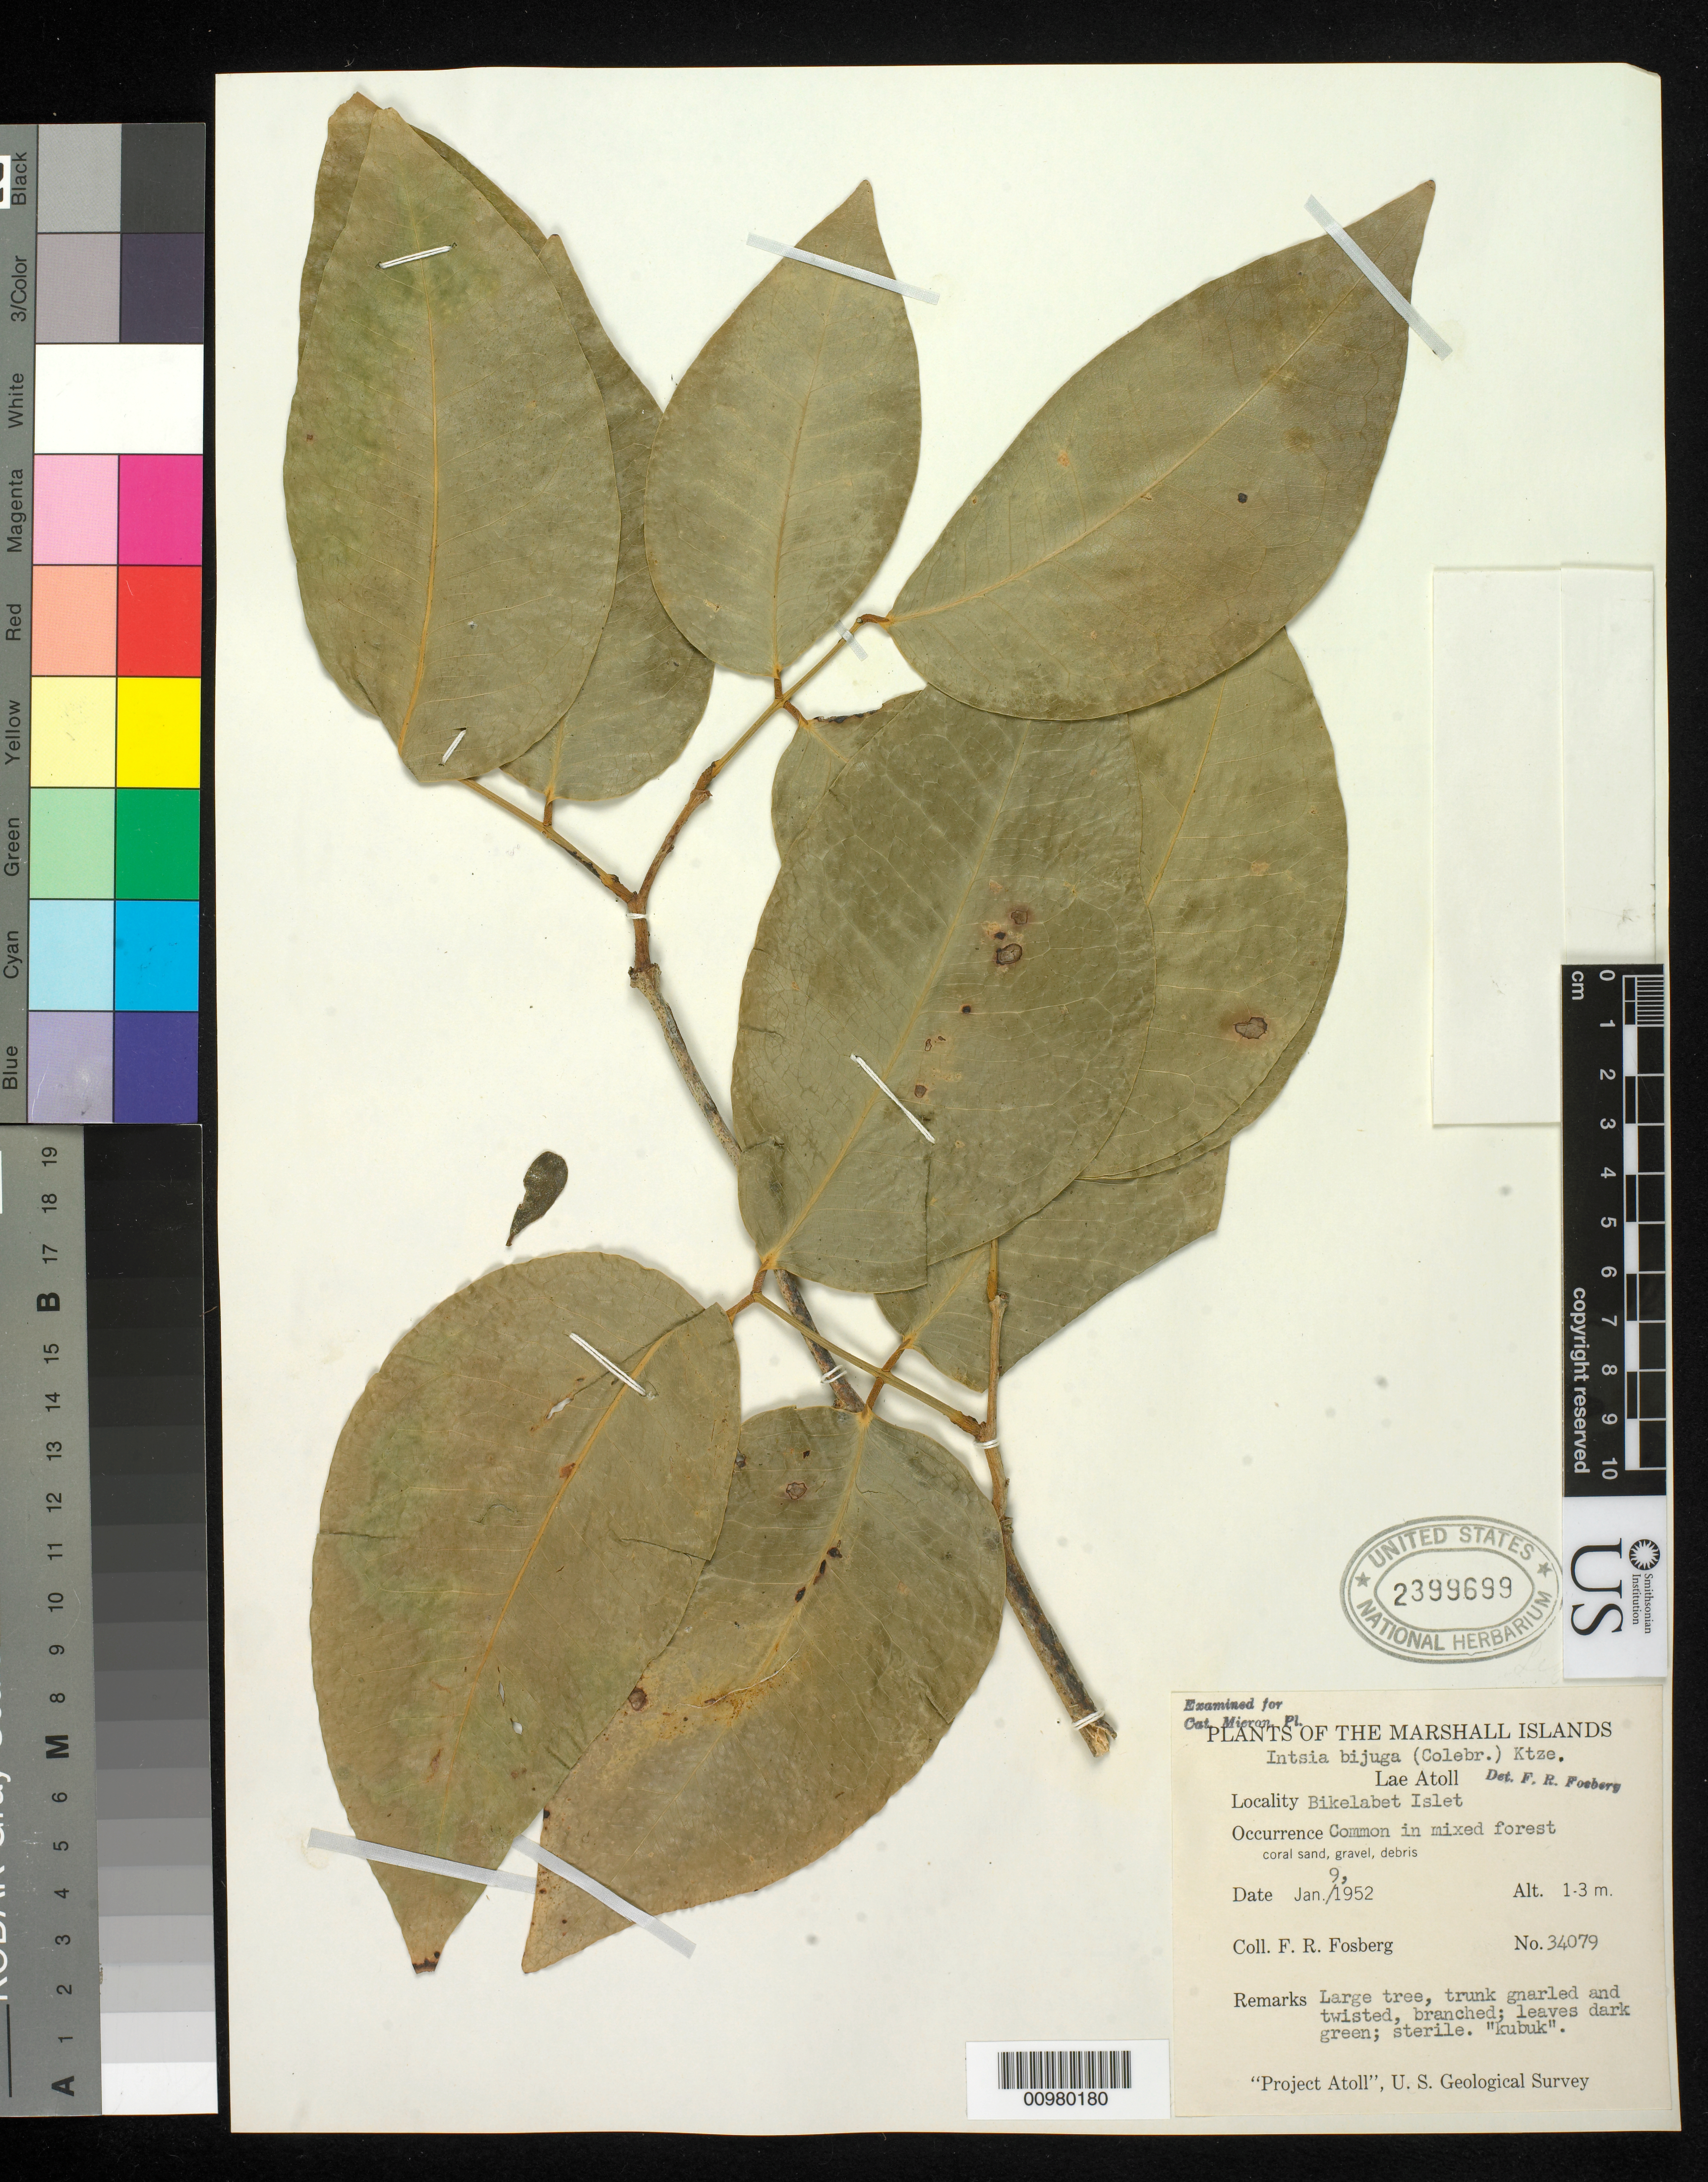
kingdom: Plantae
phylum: Tracheophyta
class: Magnoliopsida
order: Fabales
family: Fabaceae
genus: Intsia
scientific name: Intsia bijuga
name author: (Colebr.) Kuntze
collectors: F. R. Fosberg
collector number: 34079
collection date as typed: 09 Jan 1952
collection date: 1952-01-09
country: Marshall Islands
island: Lae Atoll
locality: Bikelabet Islet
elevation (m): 1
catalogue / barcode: US 2399699